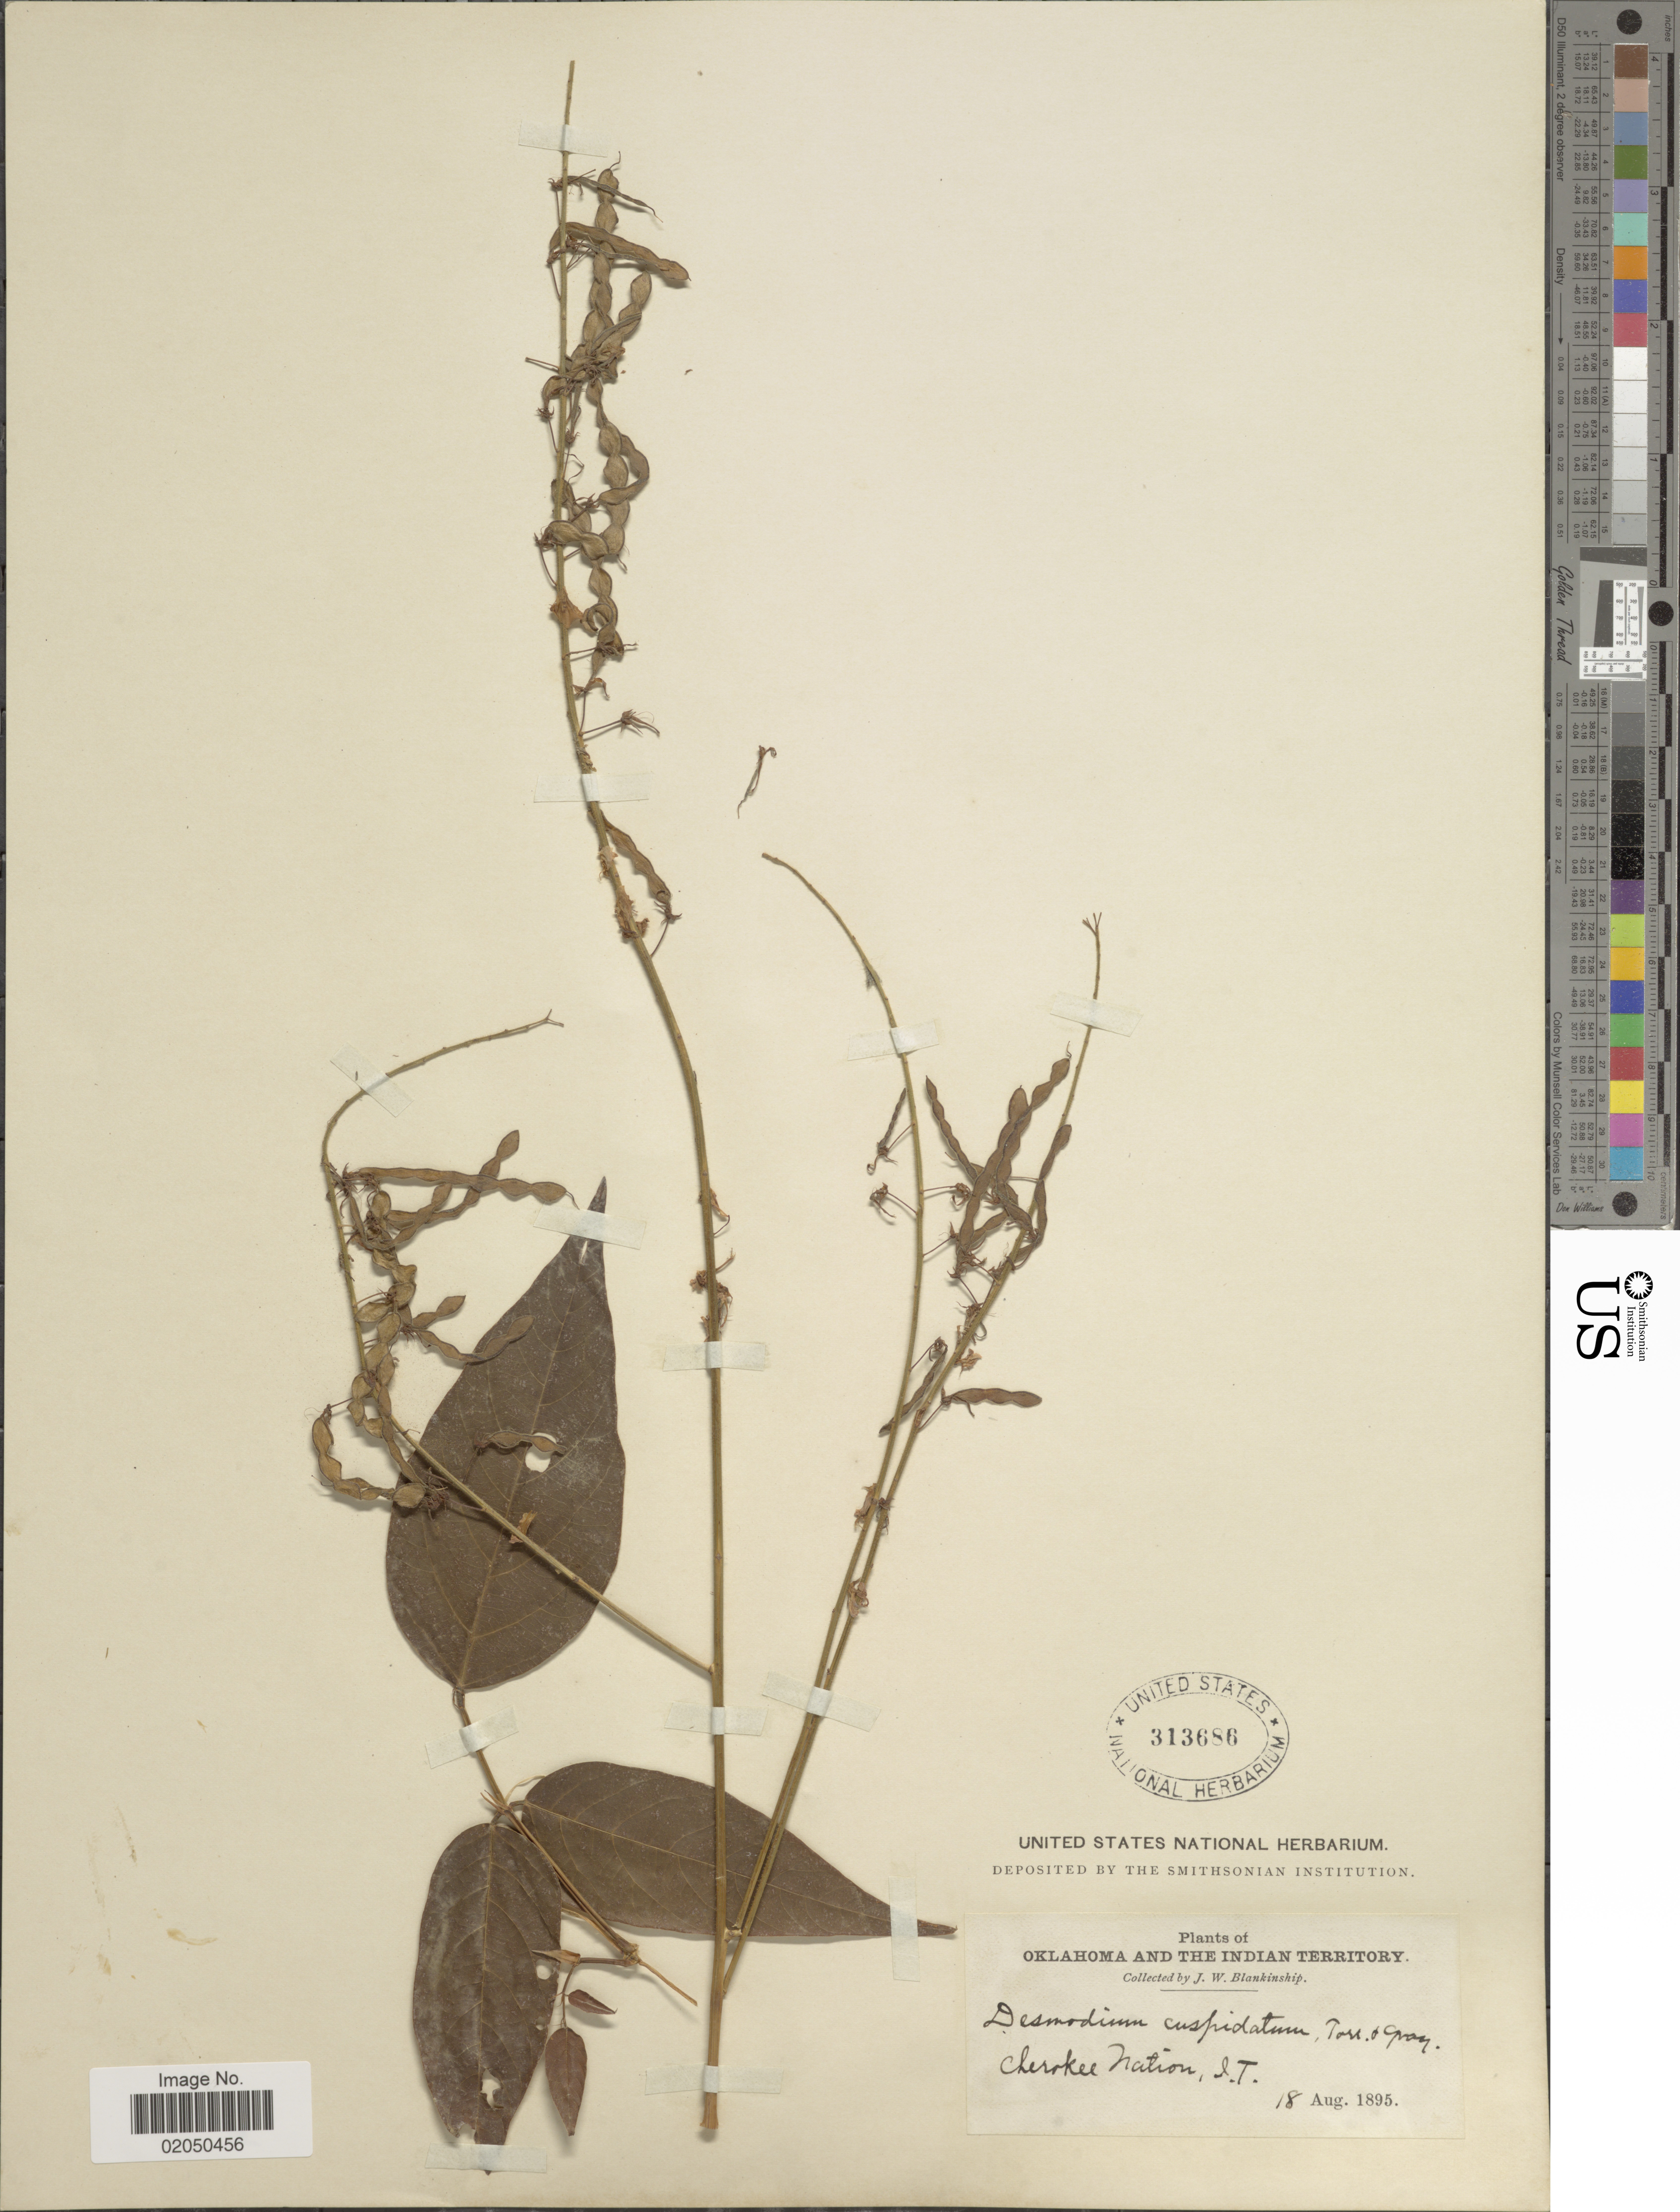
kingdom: Plantae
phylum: Tracheophyta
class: Magnoliopsida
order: Fabales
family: Fabaceae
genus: Desmodium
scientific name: Desmodium cuspidatum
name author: (Muhl. ex Willd.) Loudon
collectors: J. W. Blankinship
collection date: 1895-08-18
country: United States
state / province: Oklahoma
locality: Oklahoma and the Indian Territory, Cherokee Nation, I.T.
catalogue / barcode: US 313686